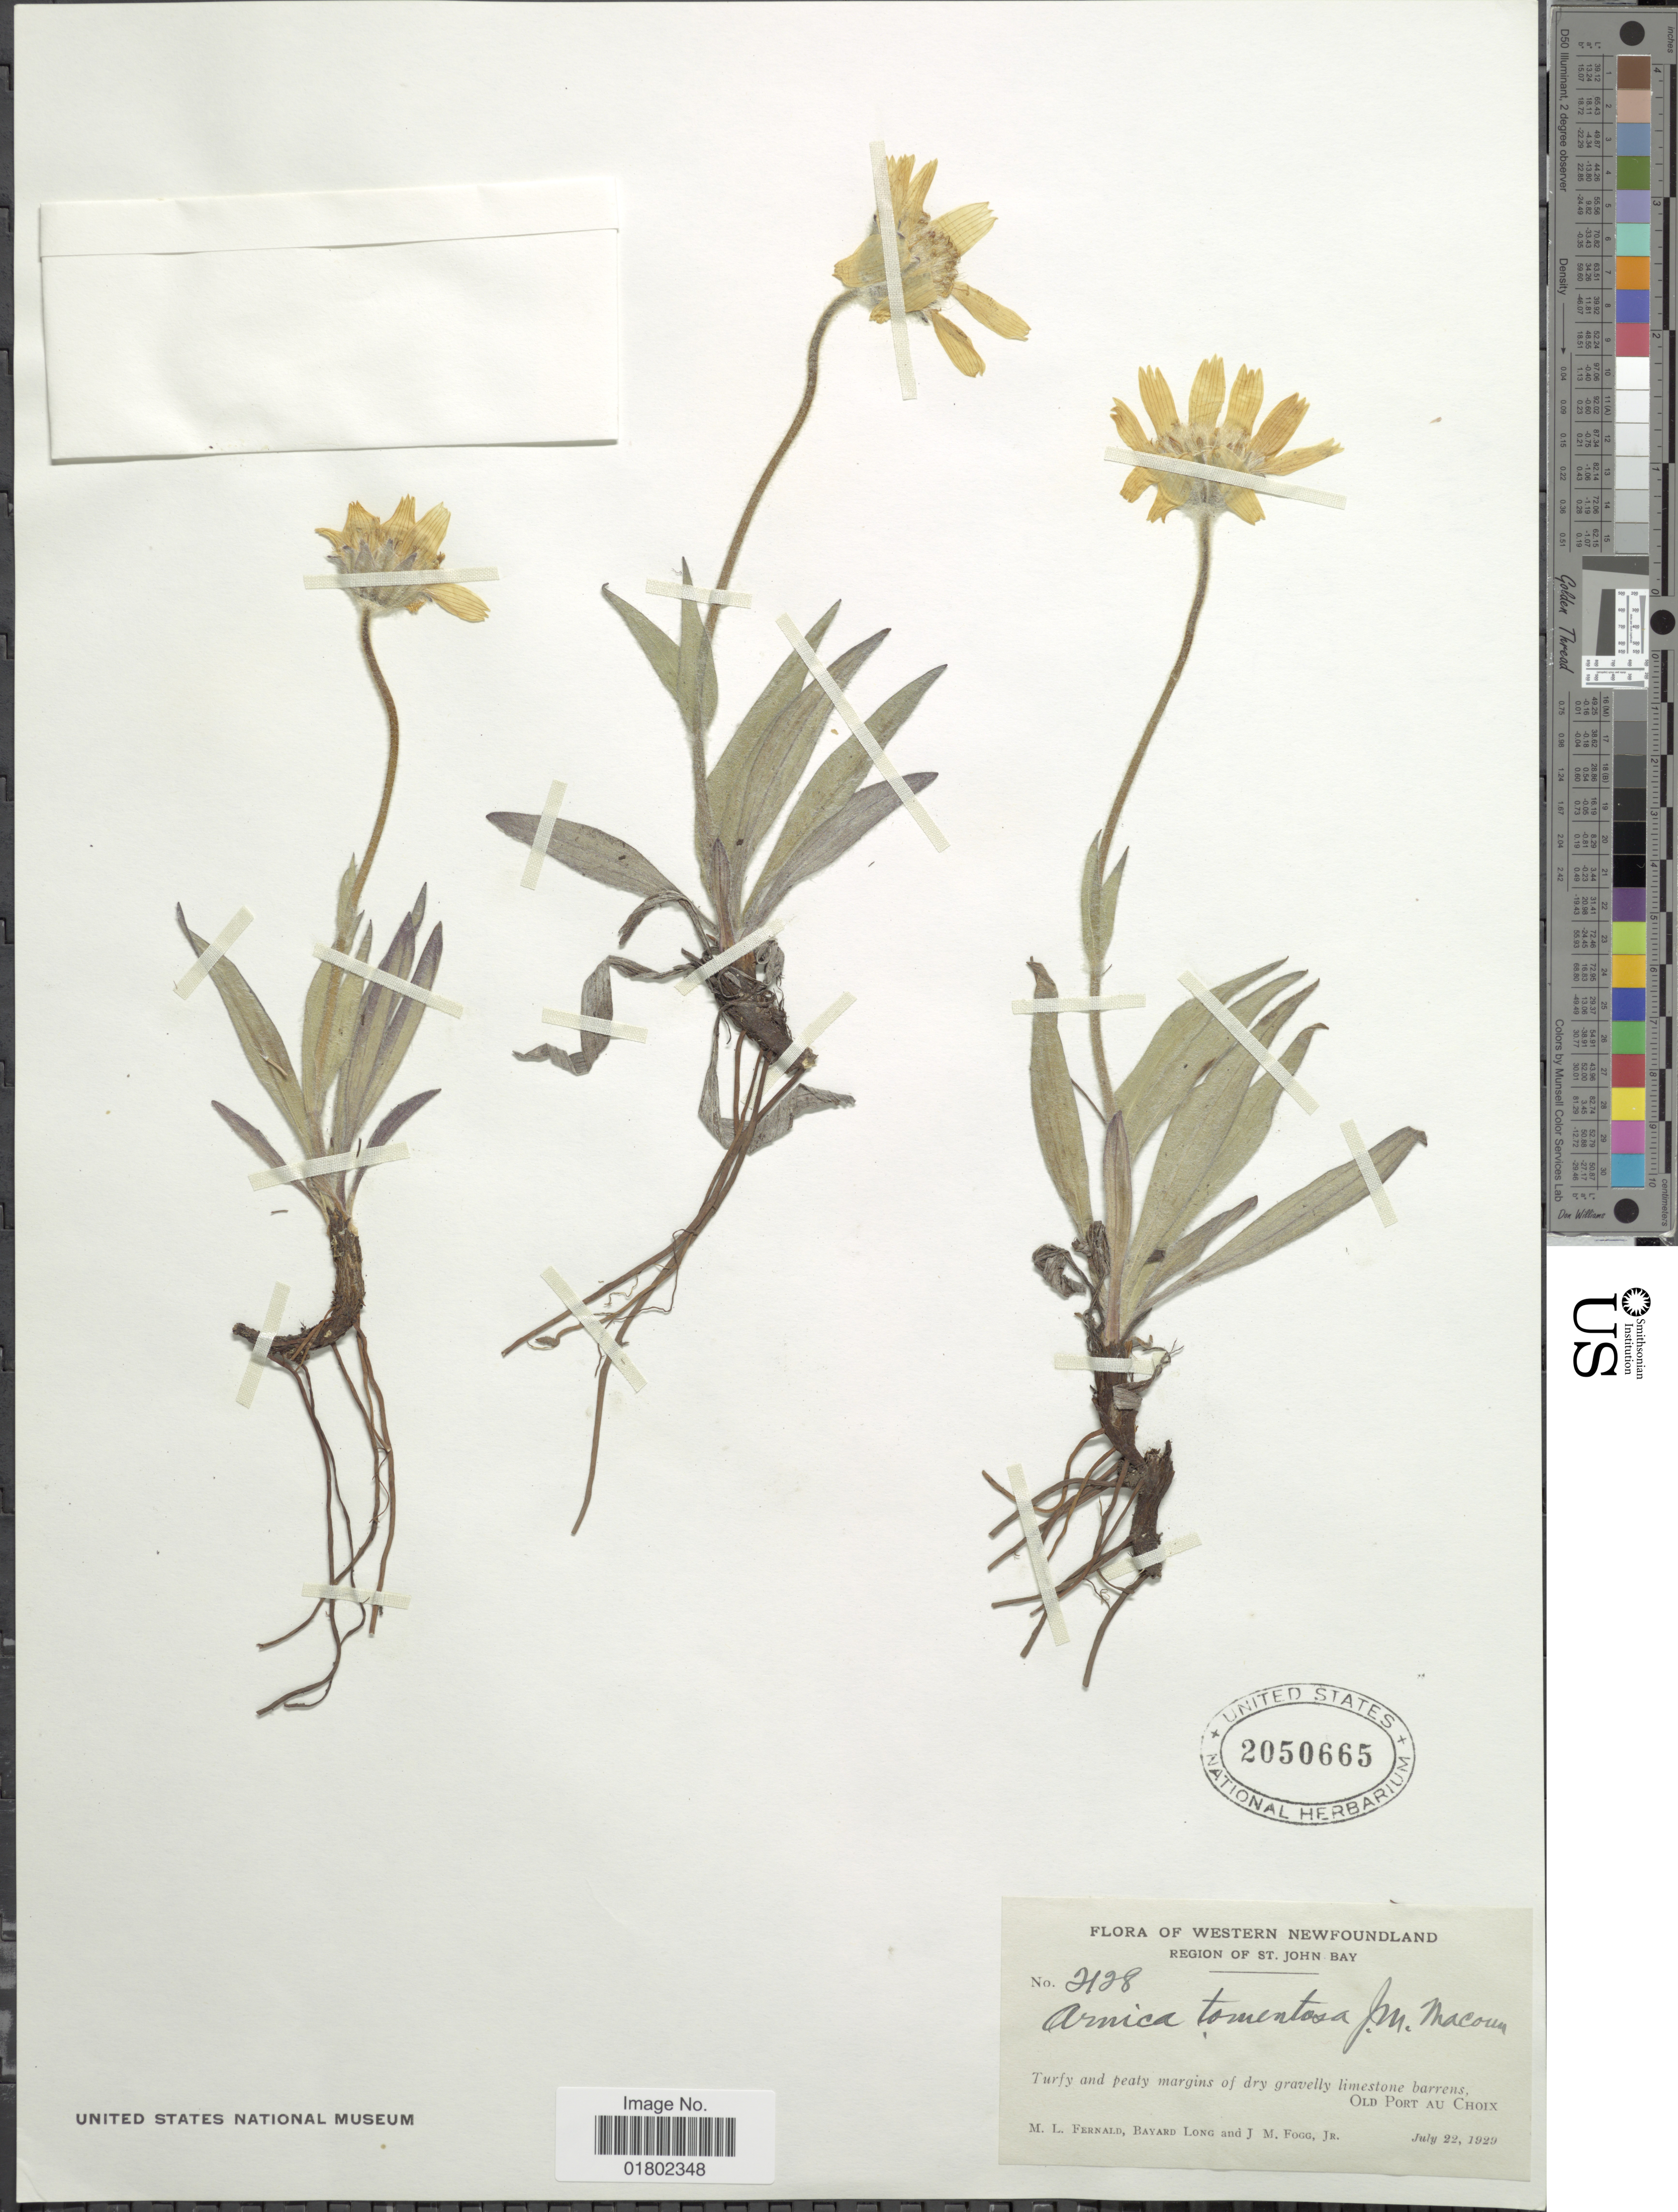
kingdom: Plantae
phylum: Tracheophyta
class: Magnoliopsida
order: Asterales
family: Asteraceae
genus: Arnica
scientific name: Arnica alpina subsp. tomentosa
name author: (Macoun) Maguire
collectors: M. L. Fernald, B. Long & J. Fogg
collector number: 2128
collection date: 1929-07-22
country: Canada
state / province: Newfoundland and Labrador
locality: Region of St. John Bay, Old Port Au Choix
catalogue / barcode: US 2050665